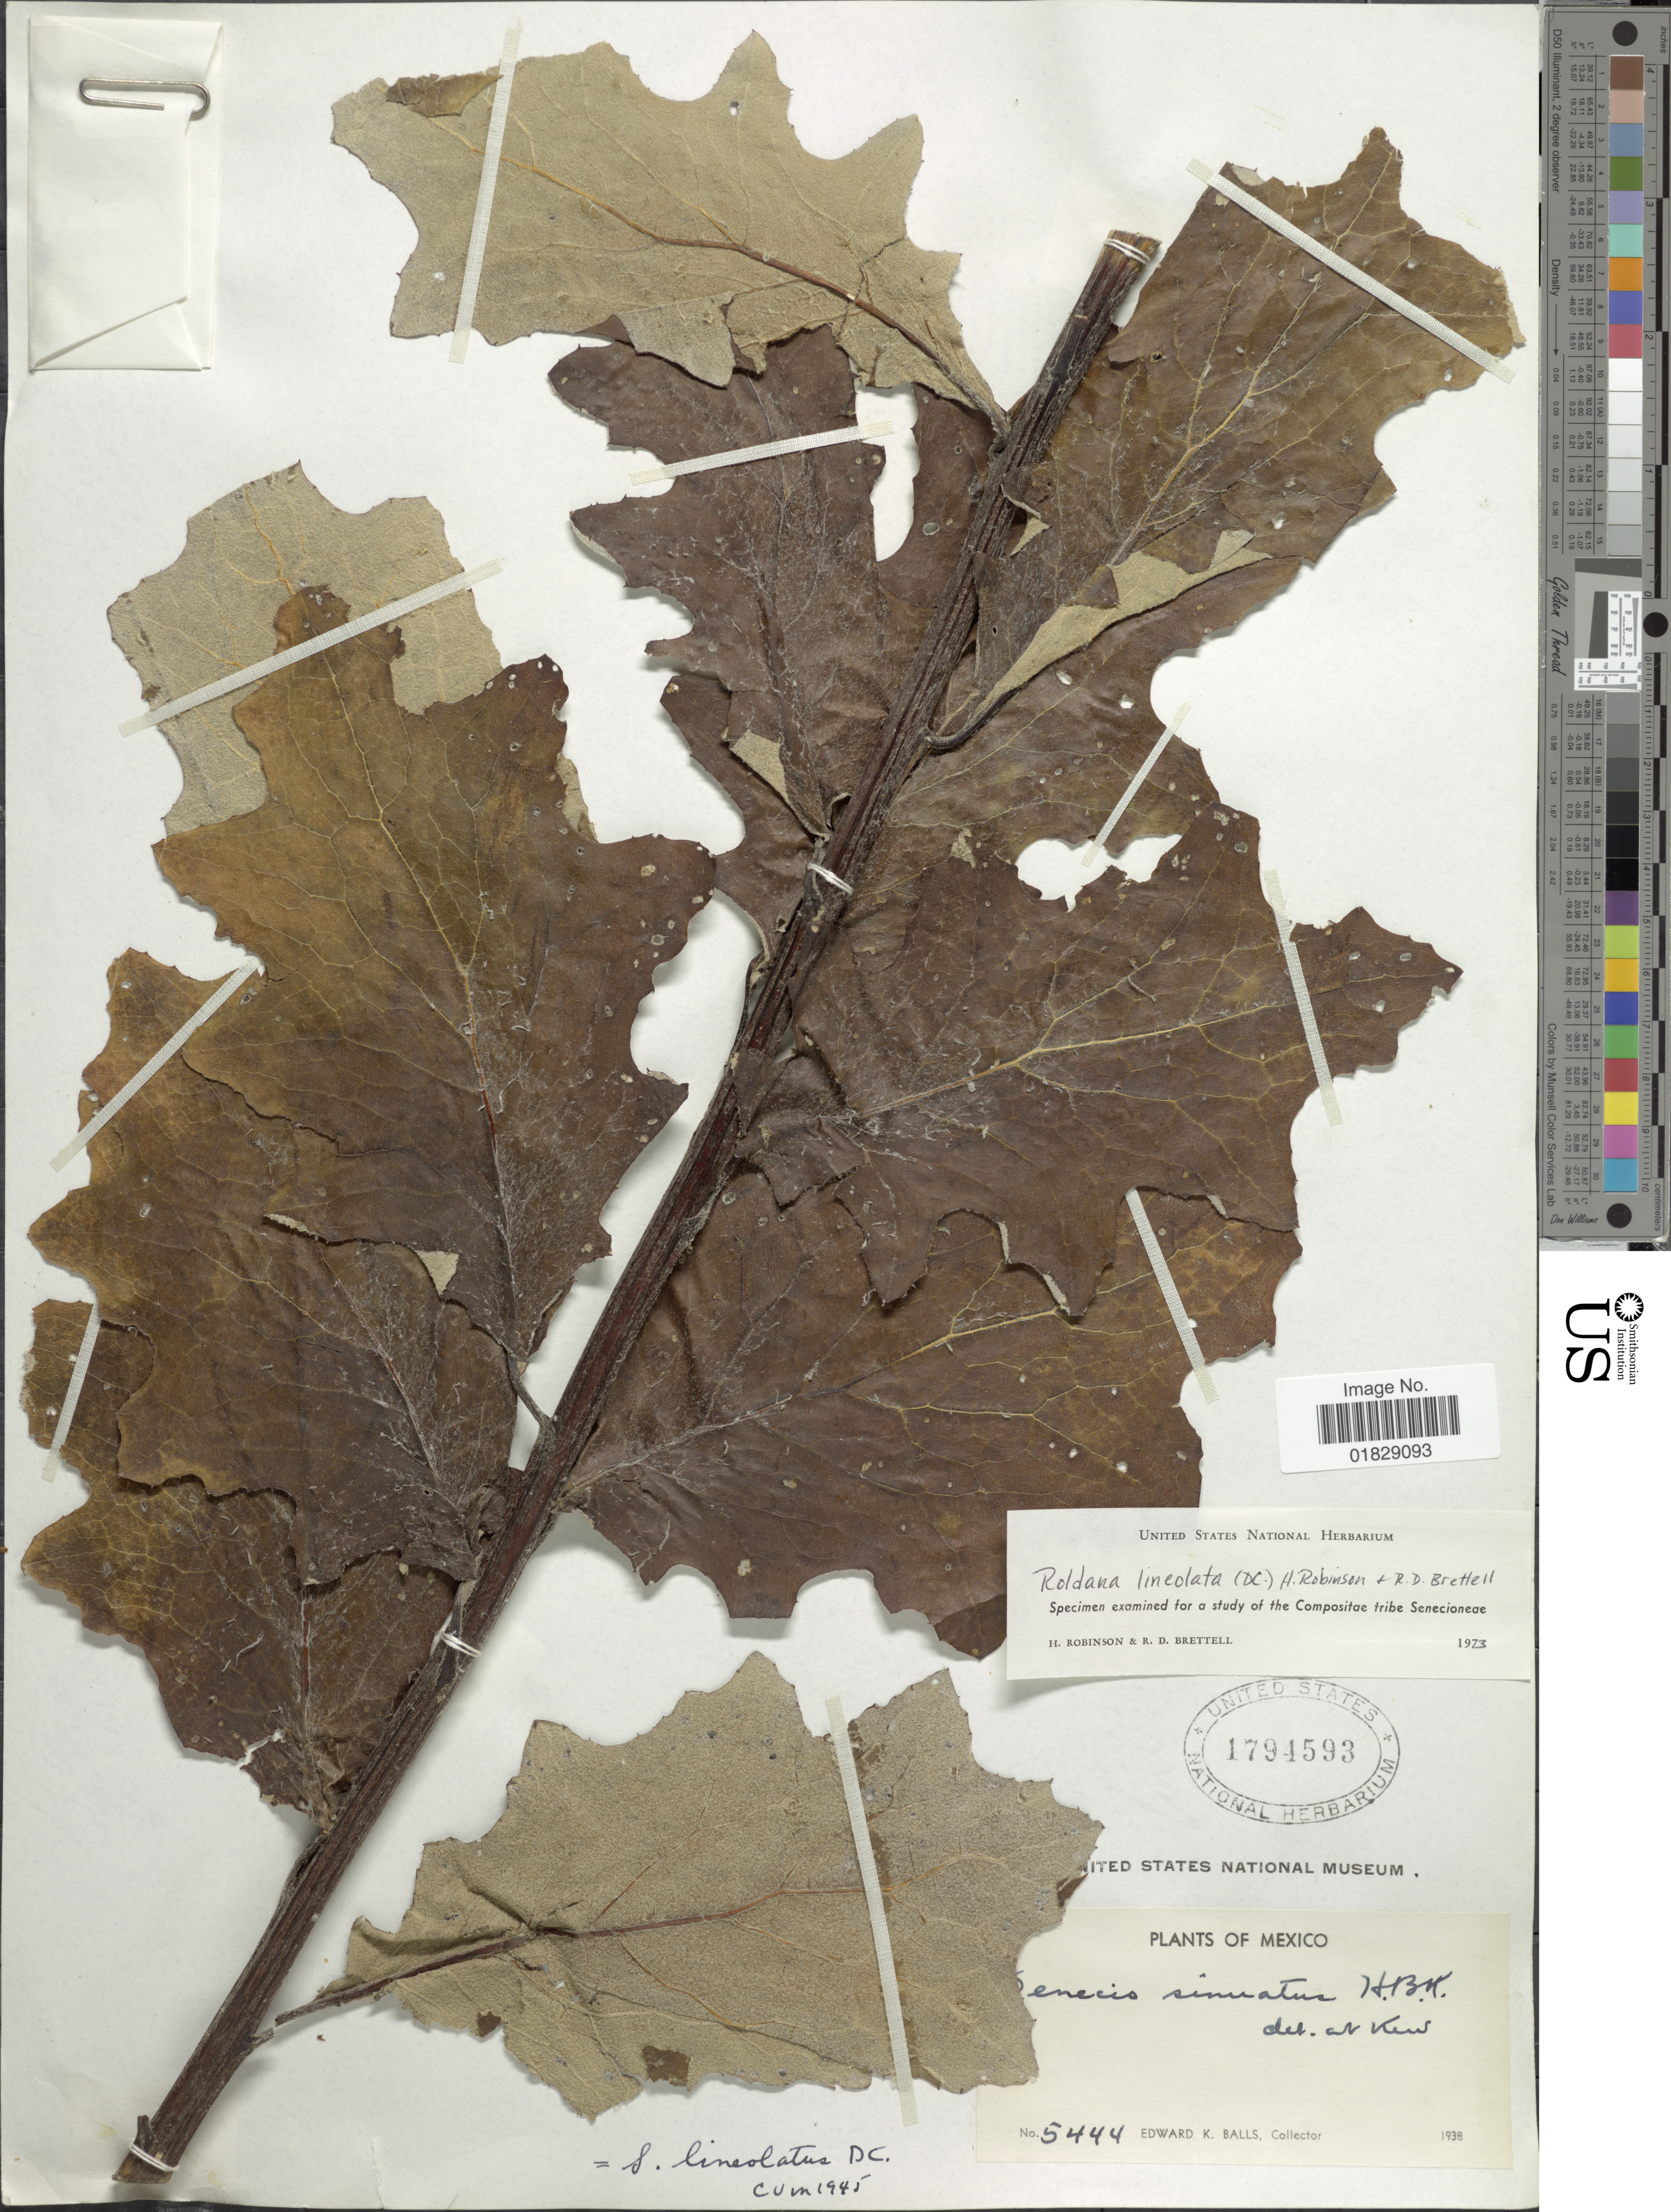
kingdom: Plantae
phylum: Tracheophyta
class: Magnoliopsida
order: Asterales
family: Asteraceae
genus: Roldana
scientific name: Roldana sinuata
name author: B.L. Turner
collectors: E. K. Balls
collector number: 5444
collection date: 1938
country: Mexico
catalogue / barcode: US 1794593